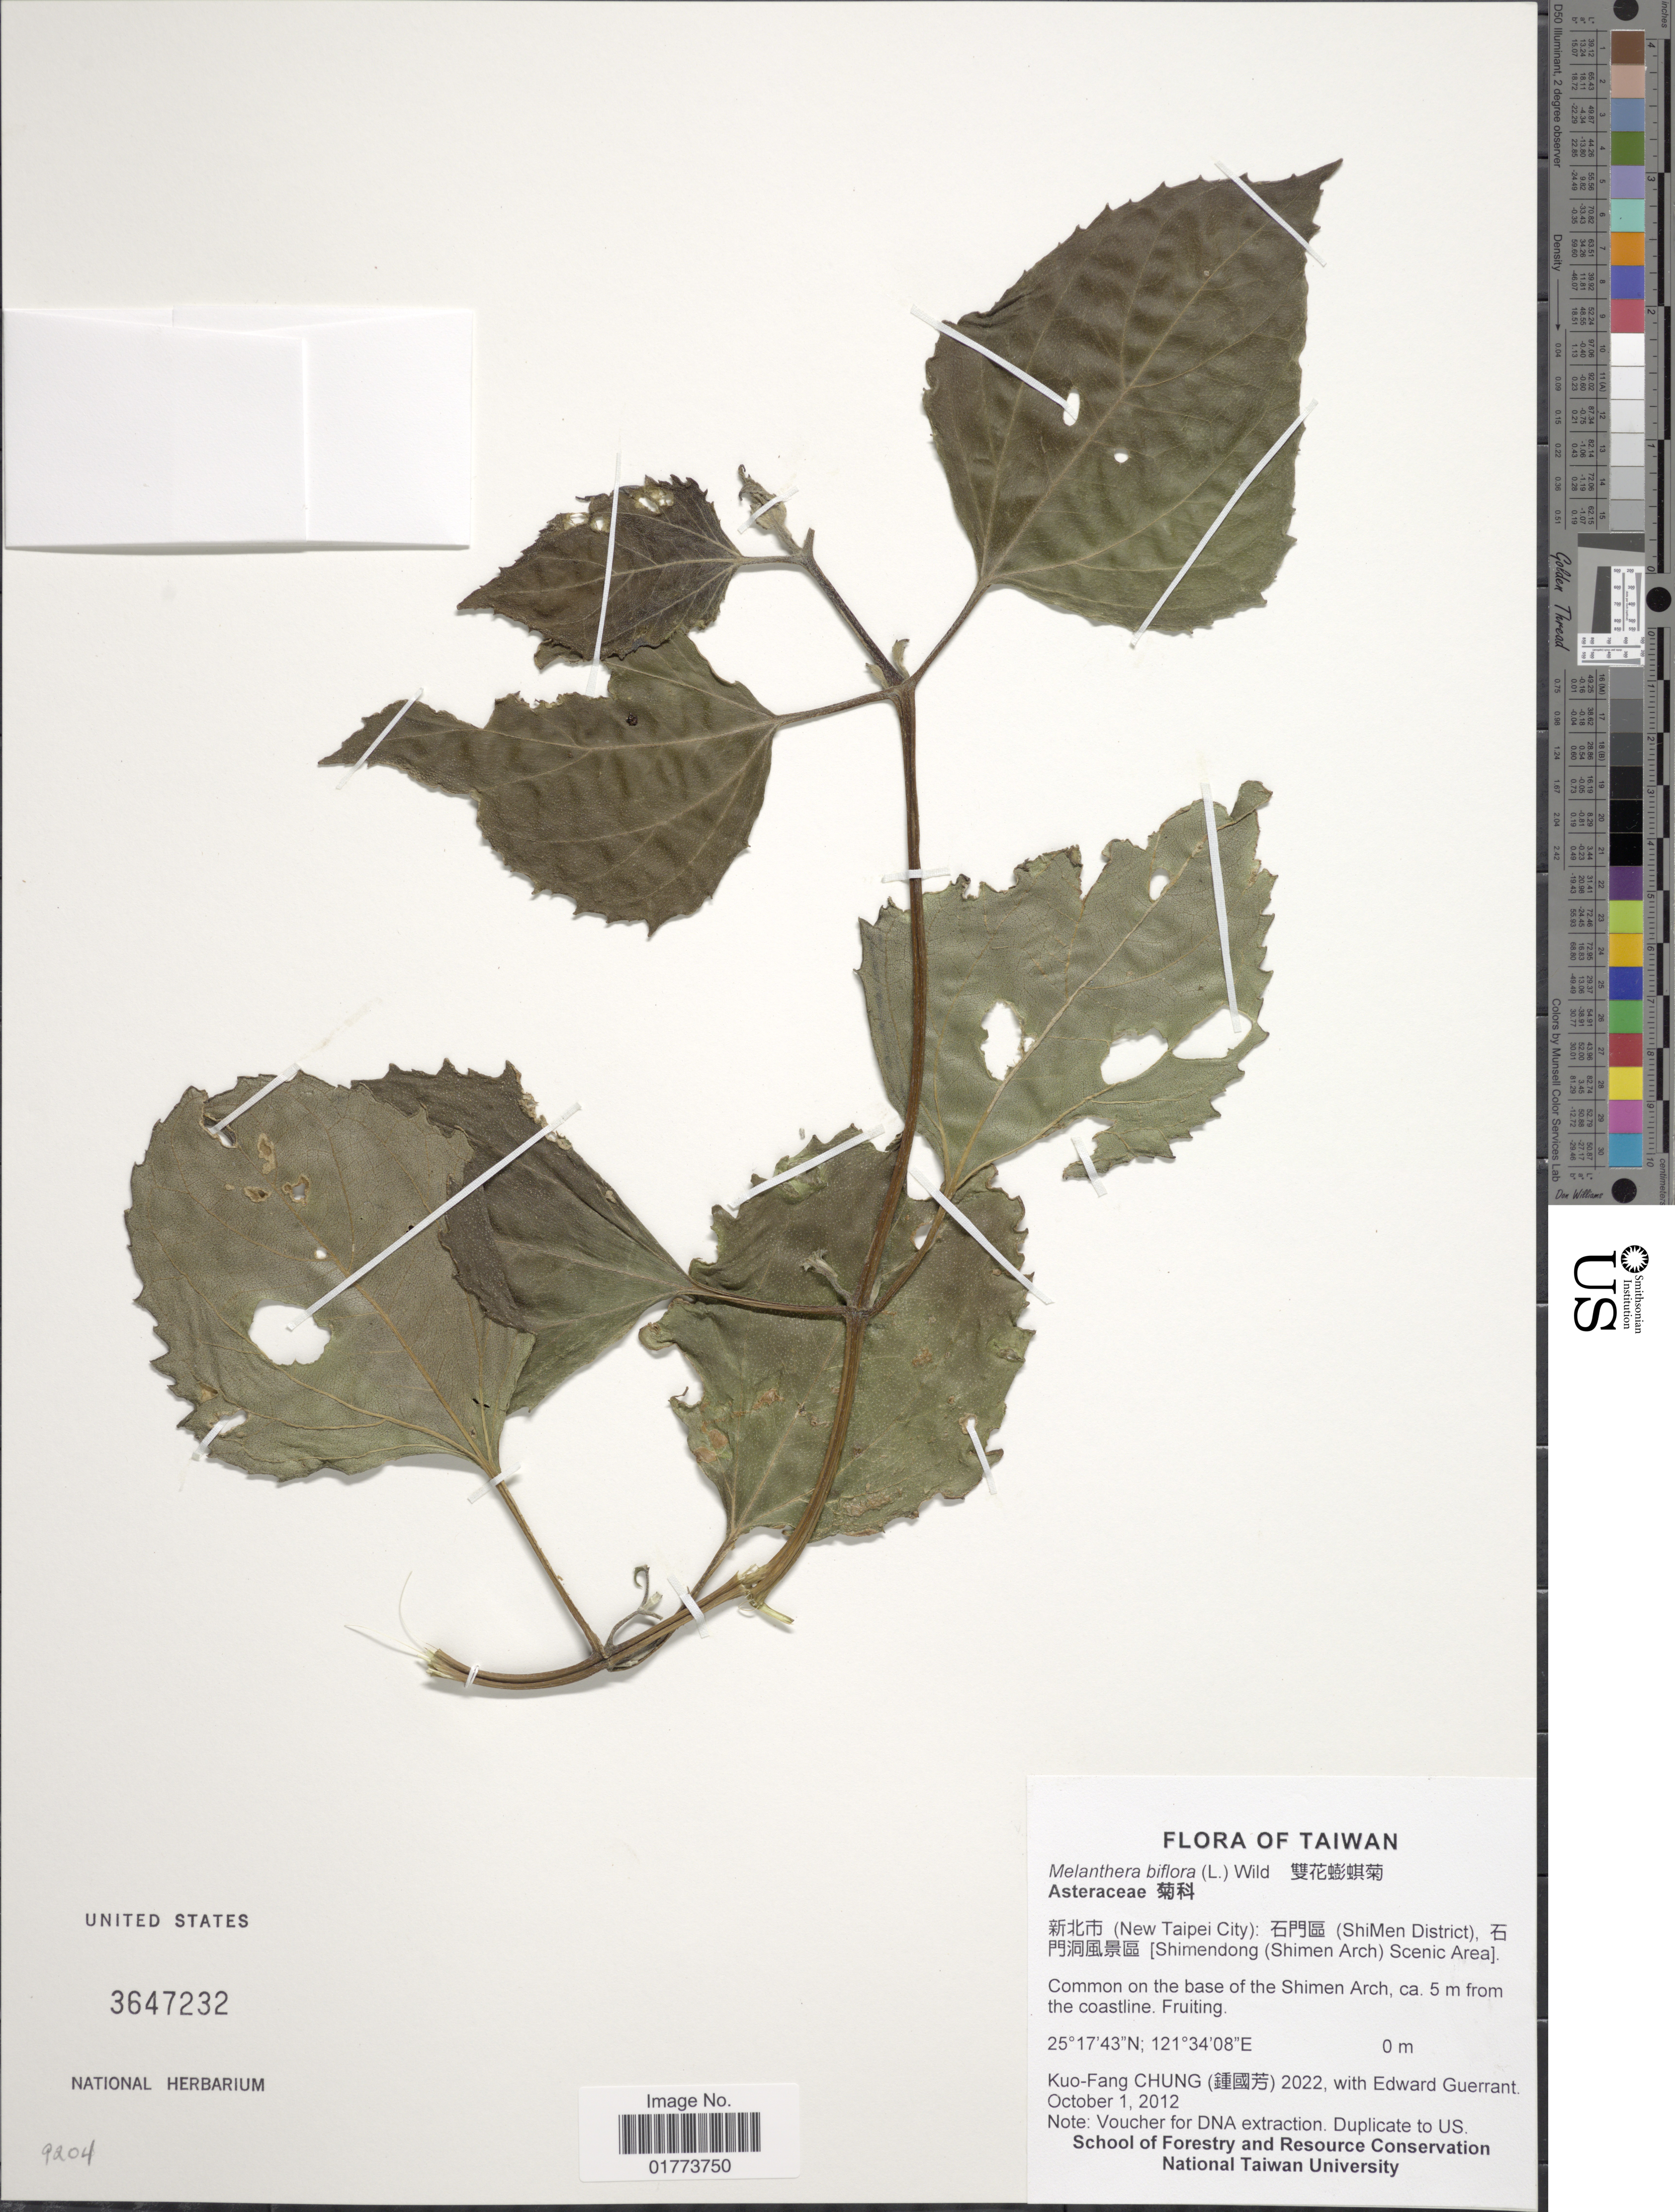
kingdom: Plantae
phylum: Tracheophyta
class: Magnoliopsida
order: Asterales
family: Asteraceae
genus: Wollastonia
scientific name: Wollastonia biflora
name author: (L.) DC.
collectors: K.F. Chung & E. Guerrant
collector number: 2022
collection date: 2012-10-01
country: Taiwan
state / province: Taipei City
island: Taiwan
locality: (New Taipei City): (ShiMen District), (Shimendong (Shimen Arch) Scenic Area)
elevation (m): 0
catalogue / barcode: US 3647232